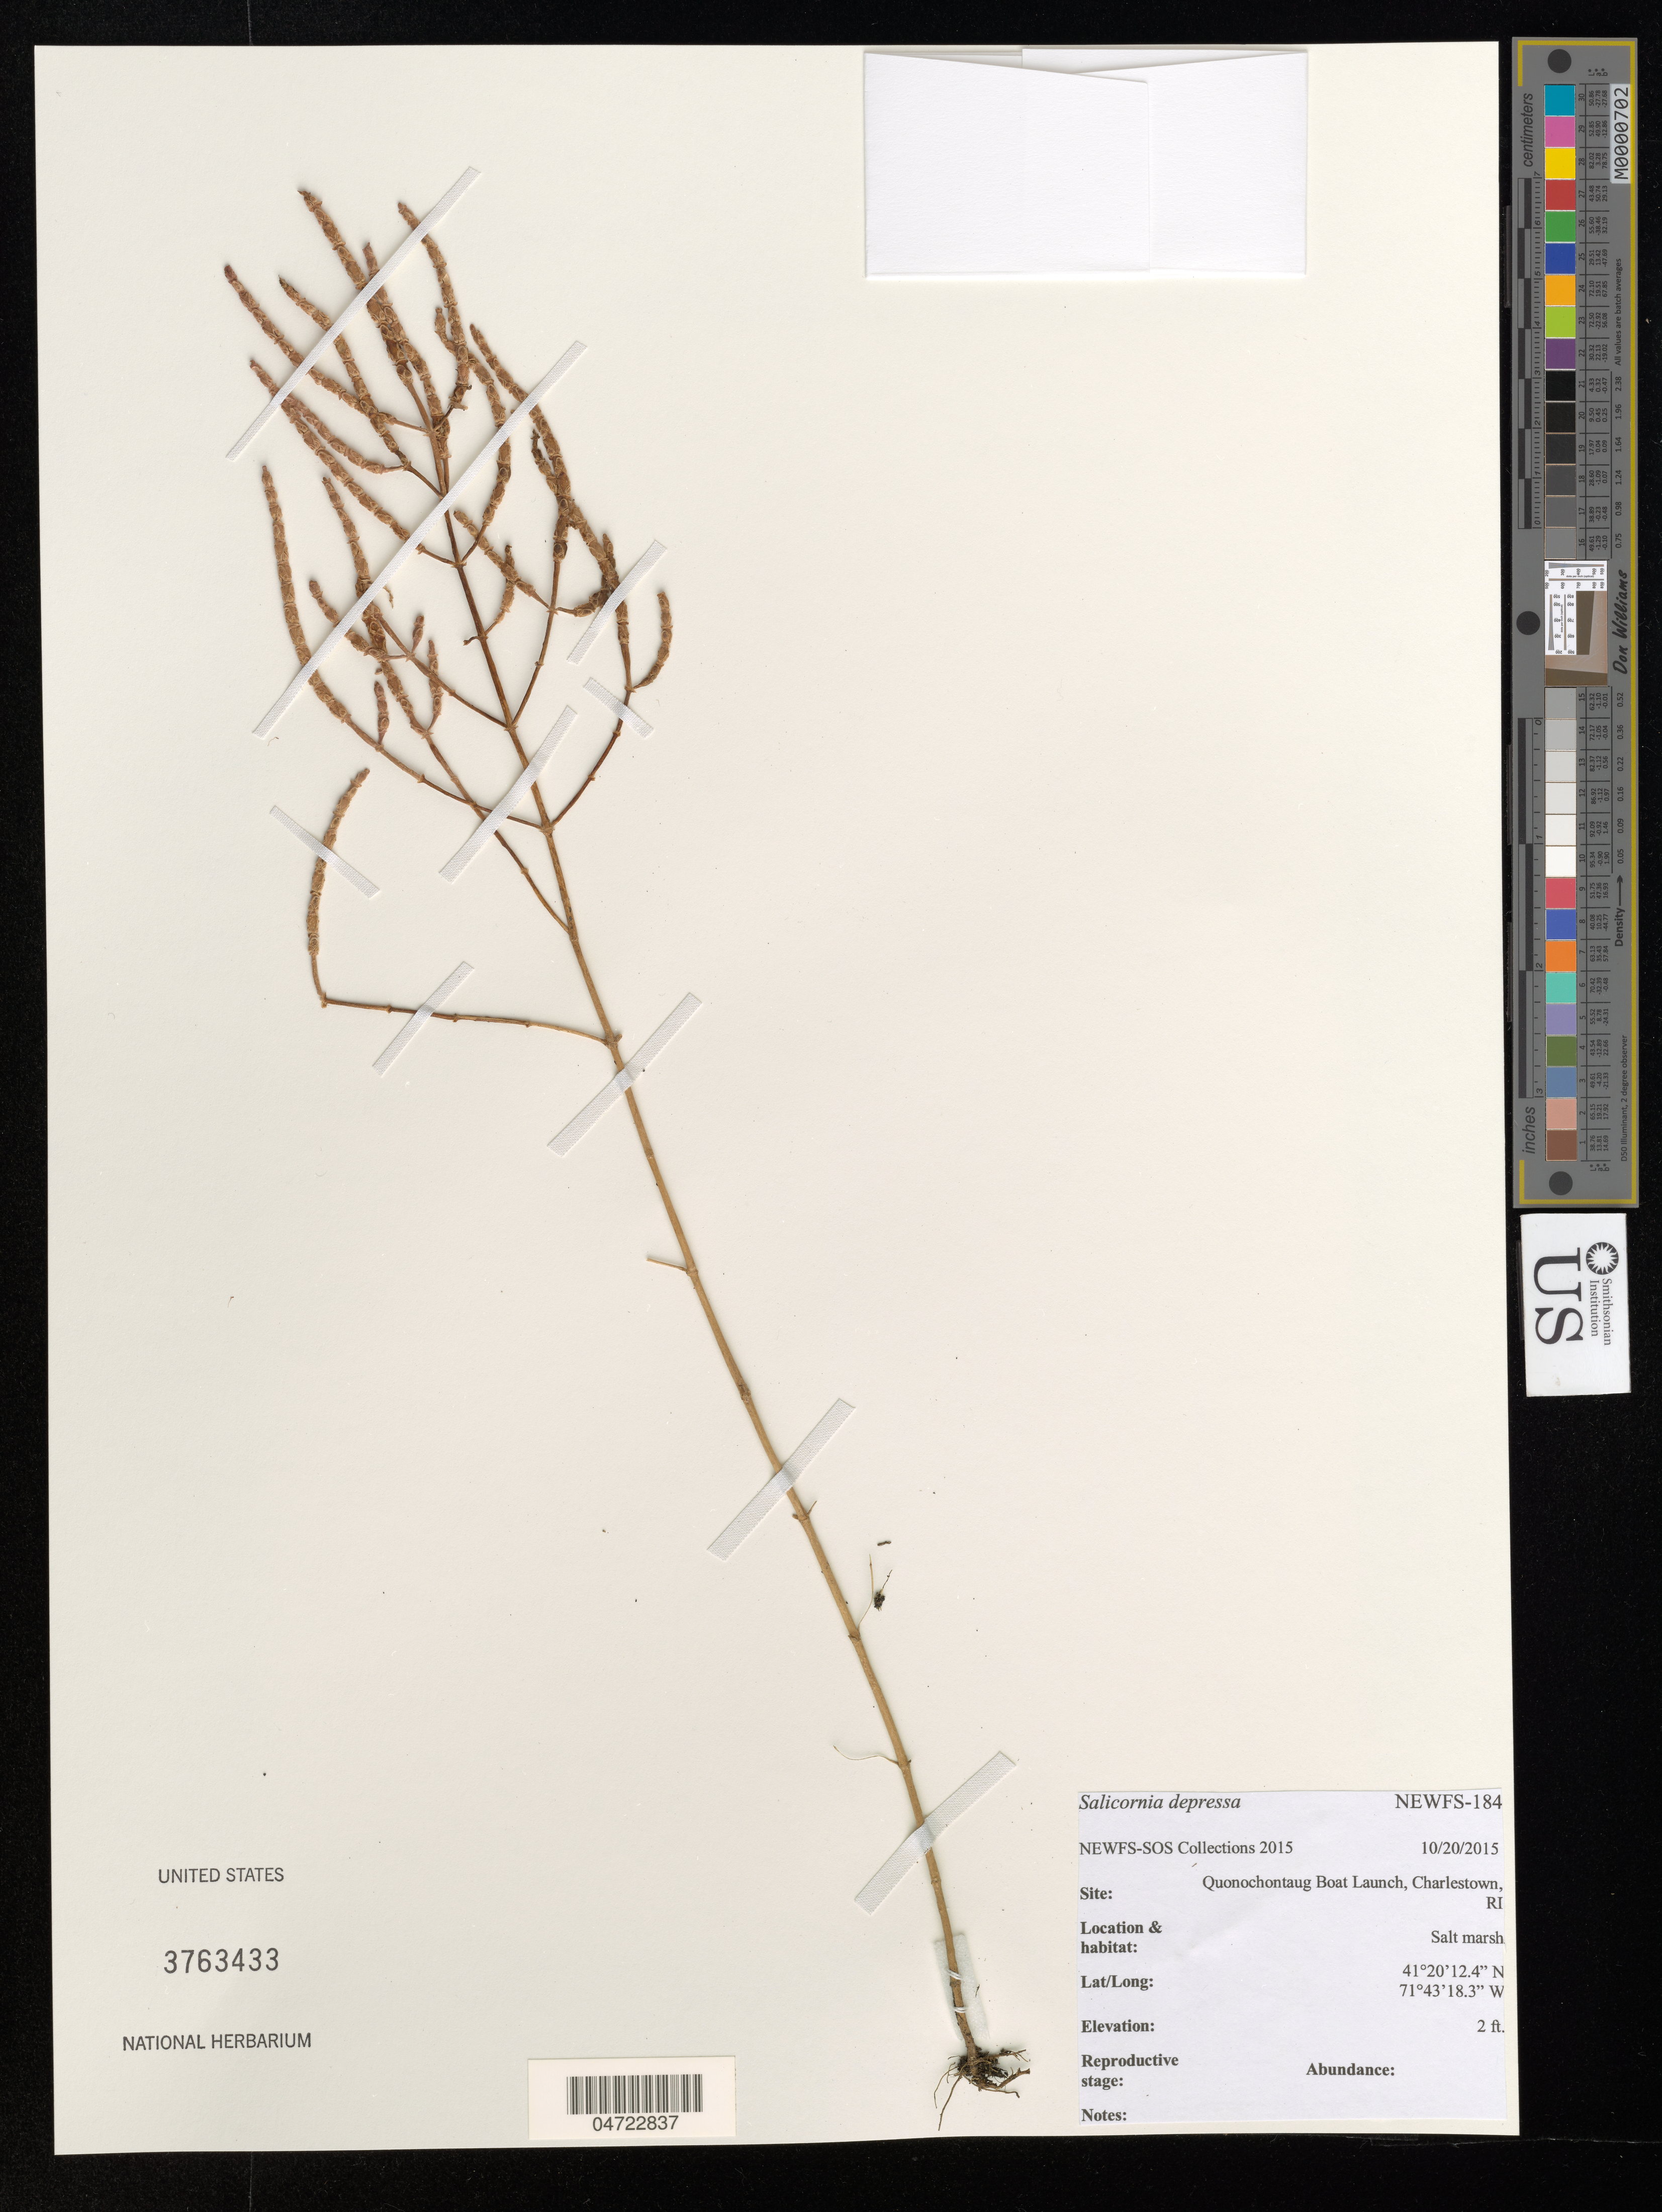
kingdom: Plantae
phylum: Tracheophyta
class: Magnoliopsida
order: Caryophyllales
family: Amaranthaceae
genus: Salicornia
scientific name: Salicornia depressa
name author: Standl.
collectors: NEWFS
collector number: NEWFS-184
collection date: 2015-10-20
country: United States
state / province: Rhode Island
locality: Quonochontaug Boat Launch, Charlestown.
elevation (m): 1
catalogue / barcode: US 3763433